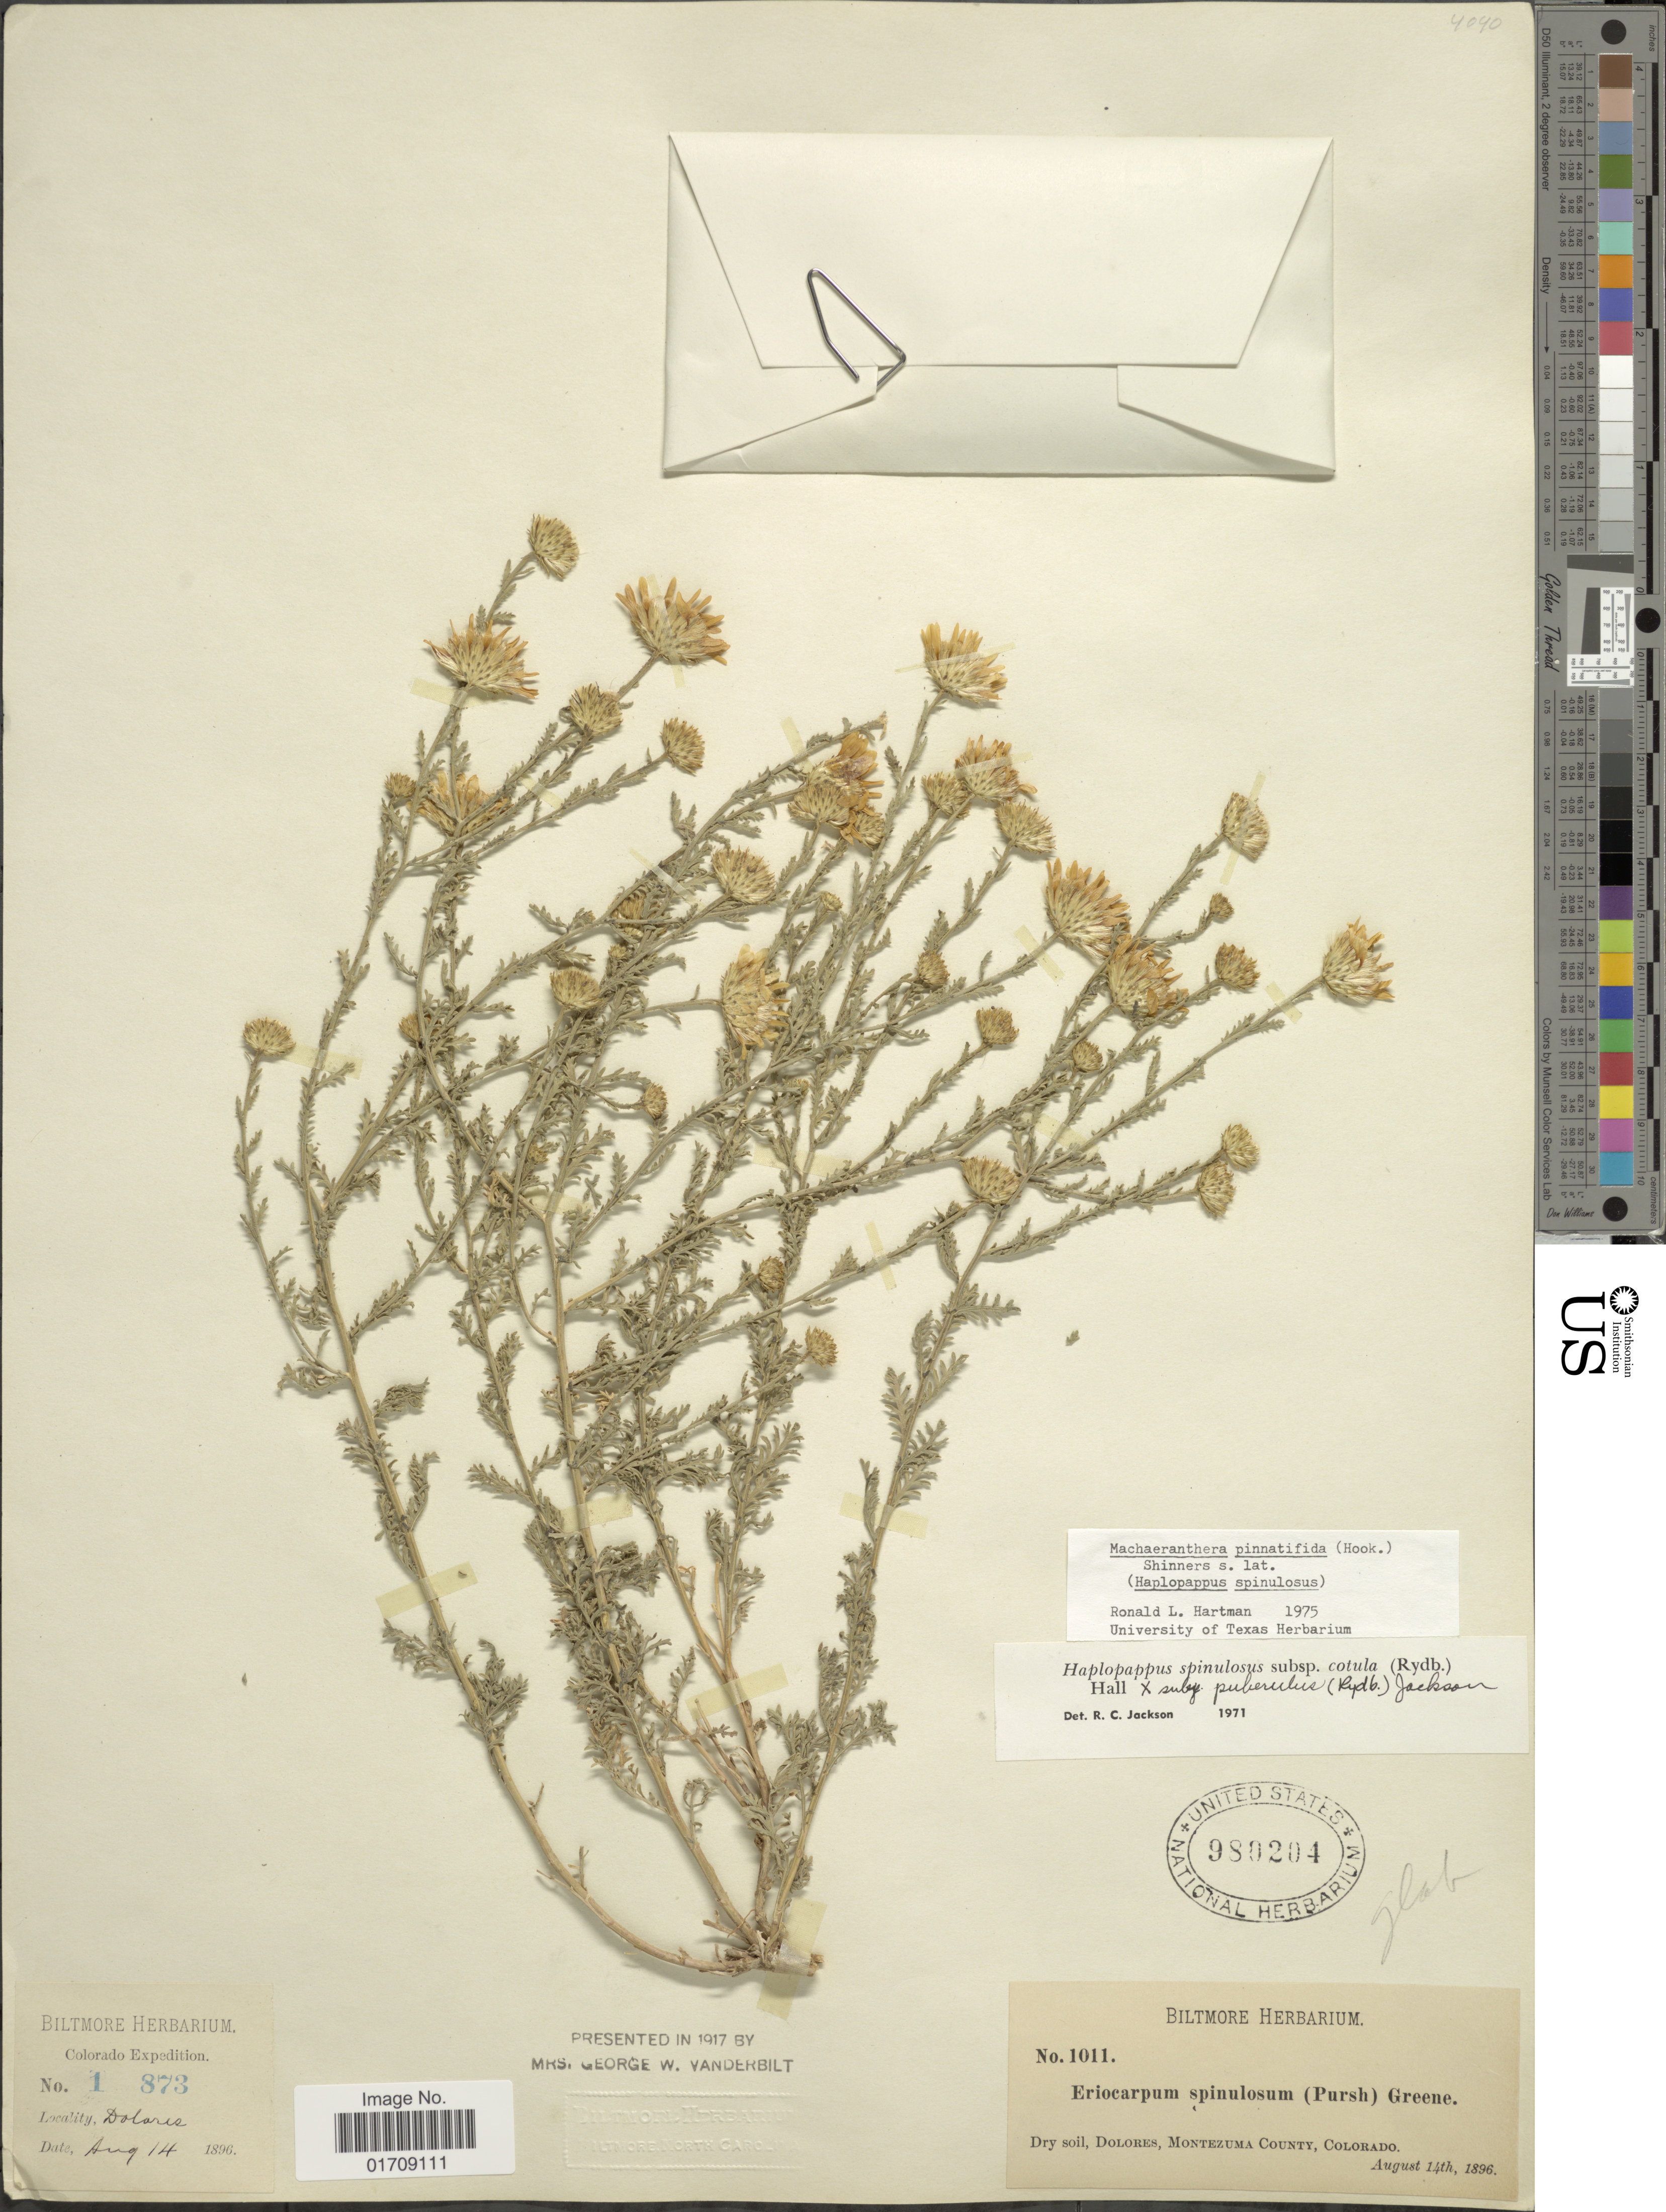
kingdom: Plantae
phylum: Tracheophyta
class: Magnoliopsida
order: Asterales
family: Asteraceae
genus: Machaeranthera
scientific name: Machaeranthera pinnatifida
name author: (Hook.) Shinners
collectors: ex herb. Biltmore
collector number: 1873*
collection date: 1896-08-14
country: United States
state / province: Colorado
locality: Dolores, Montezuma County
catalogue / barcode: US 980204